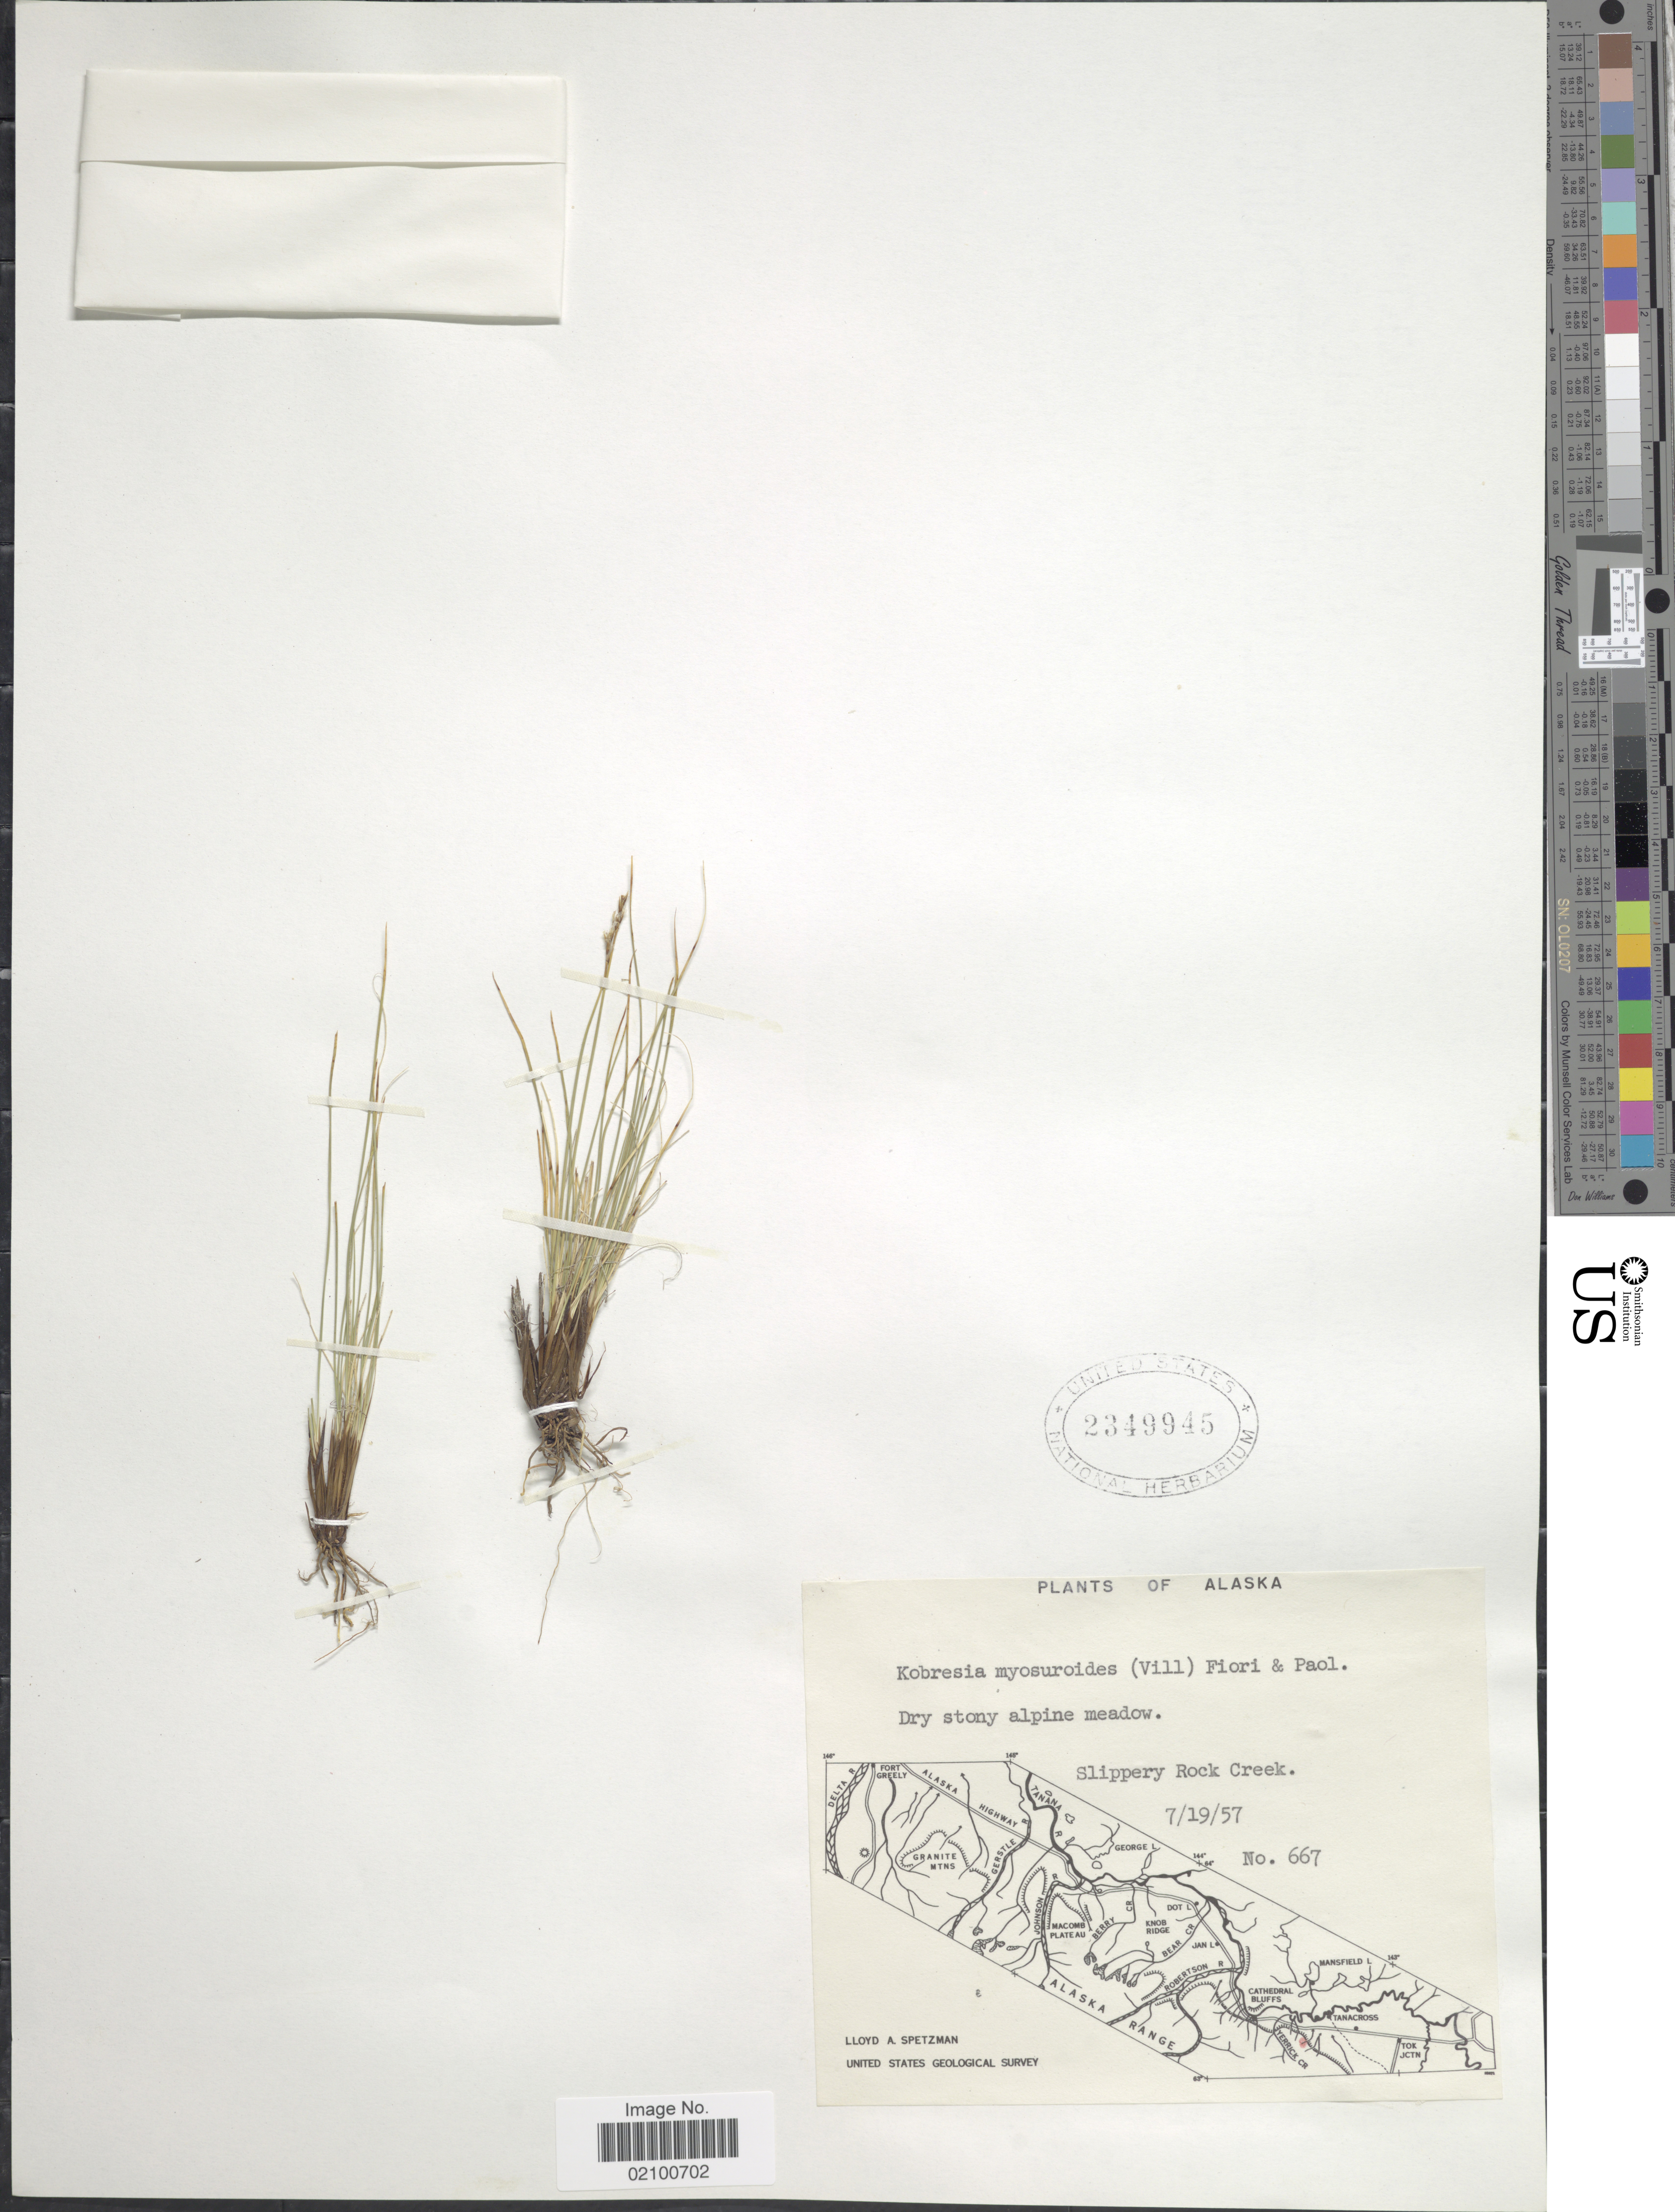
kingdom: Plantae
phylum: Tracheophyta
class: Liliopsida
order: Poales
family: Cyperaceae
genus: Carex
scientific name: Carex myosuroides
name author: Vill.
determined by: Strong, M. T., (US), Smithsonian Institution - National Museum of Natural History (UNITED STATES)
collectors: L. Spetzman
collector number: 667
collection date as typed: Transcribed d/m/y: 19/7/57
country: United States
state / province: Alaska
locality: Slippery Rock Creek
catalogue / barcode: US 2349945